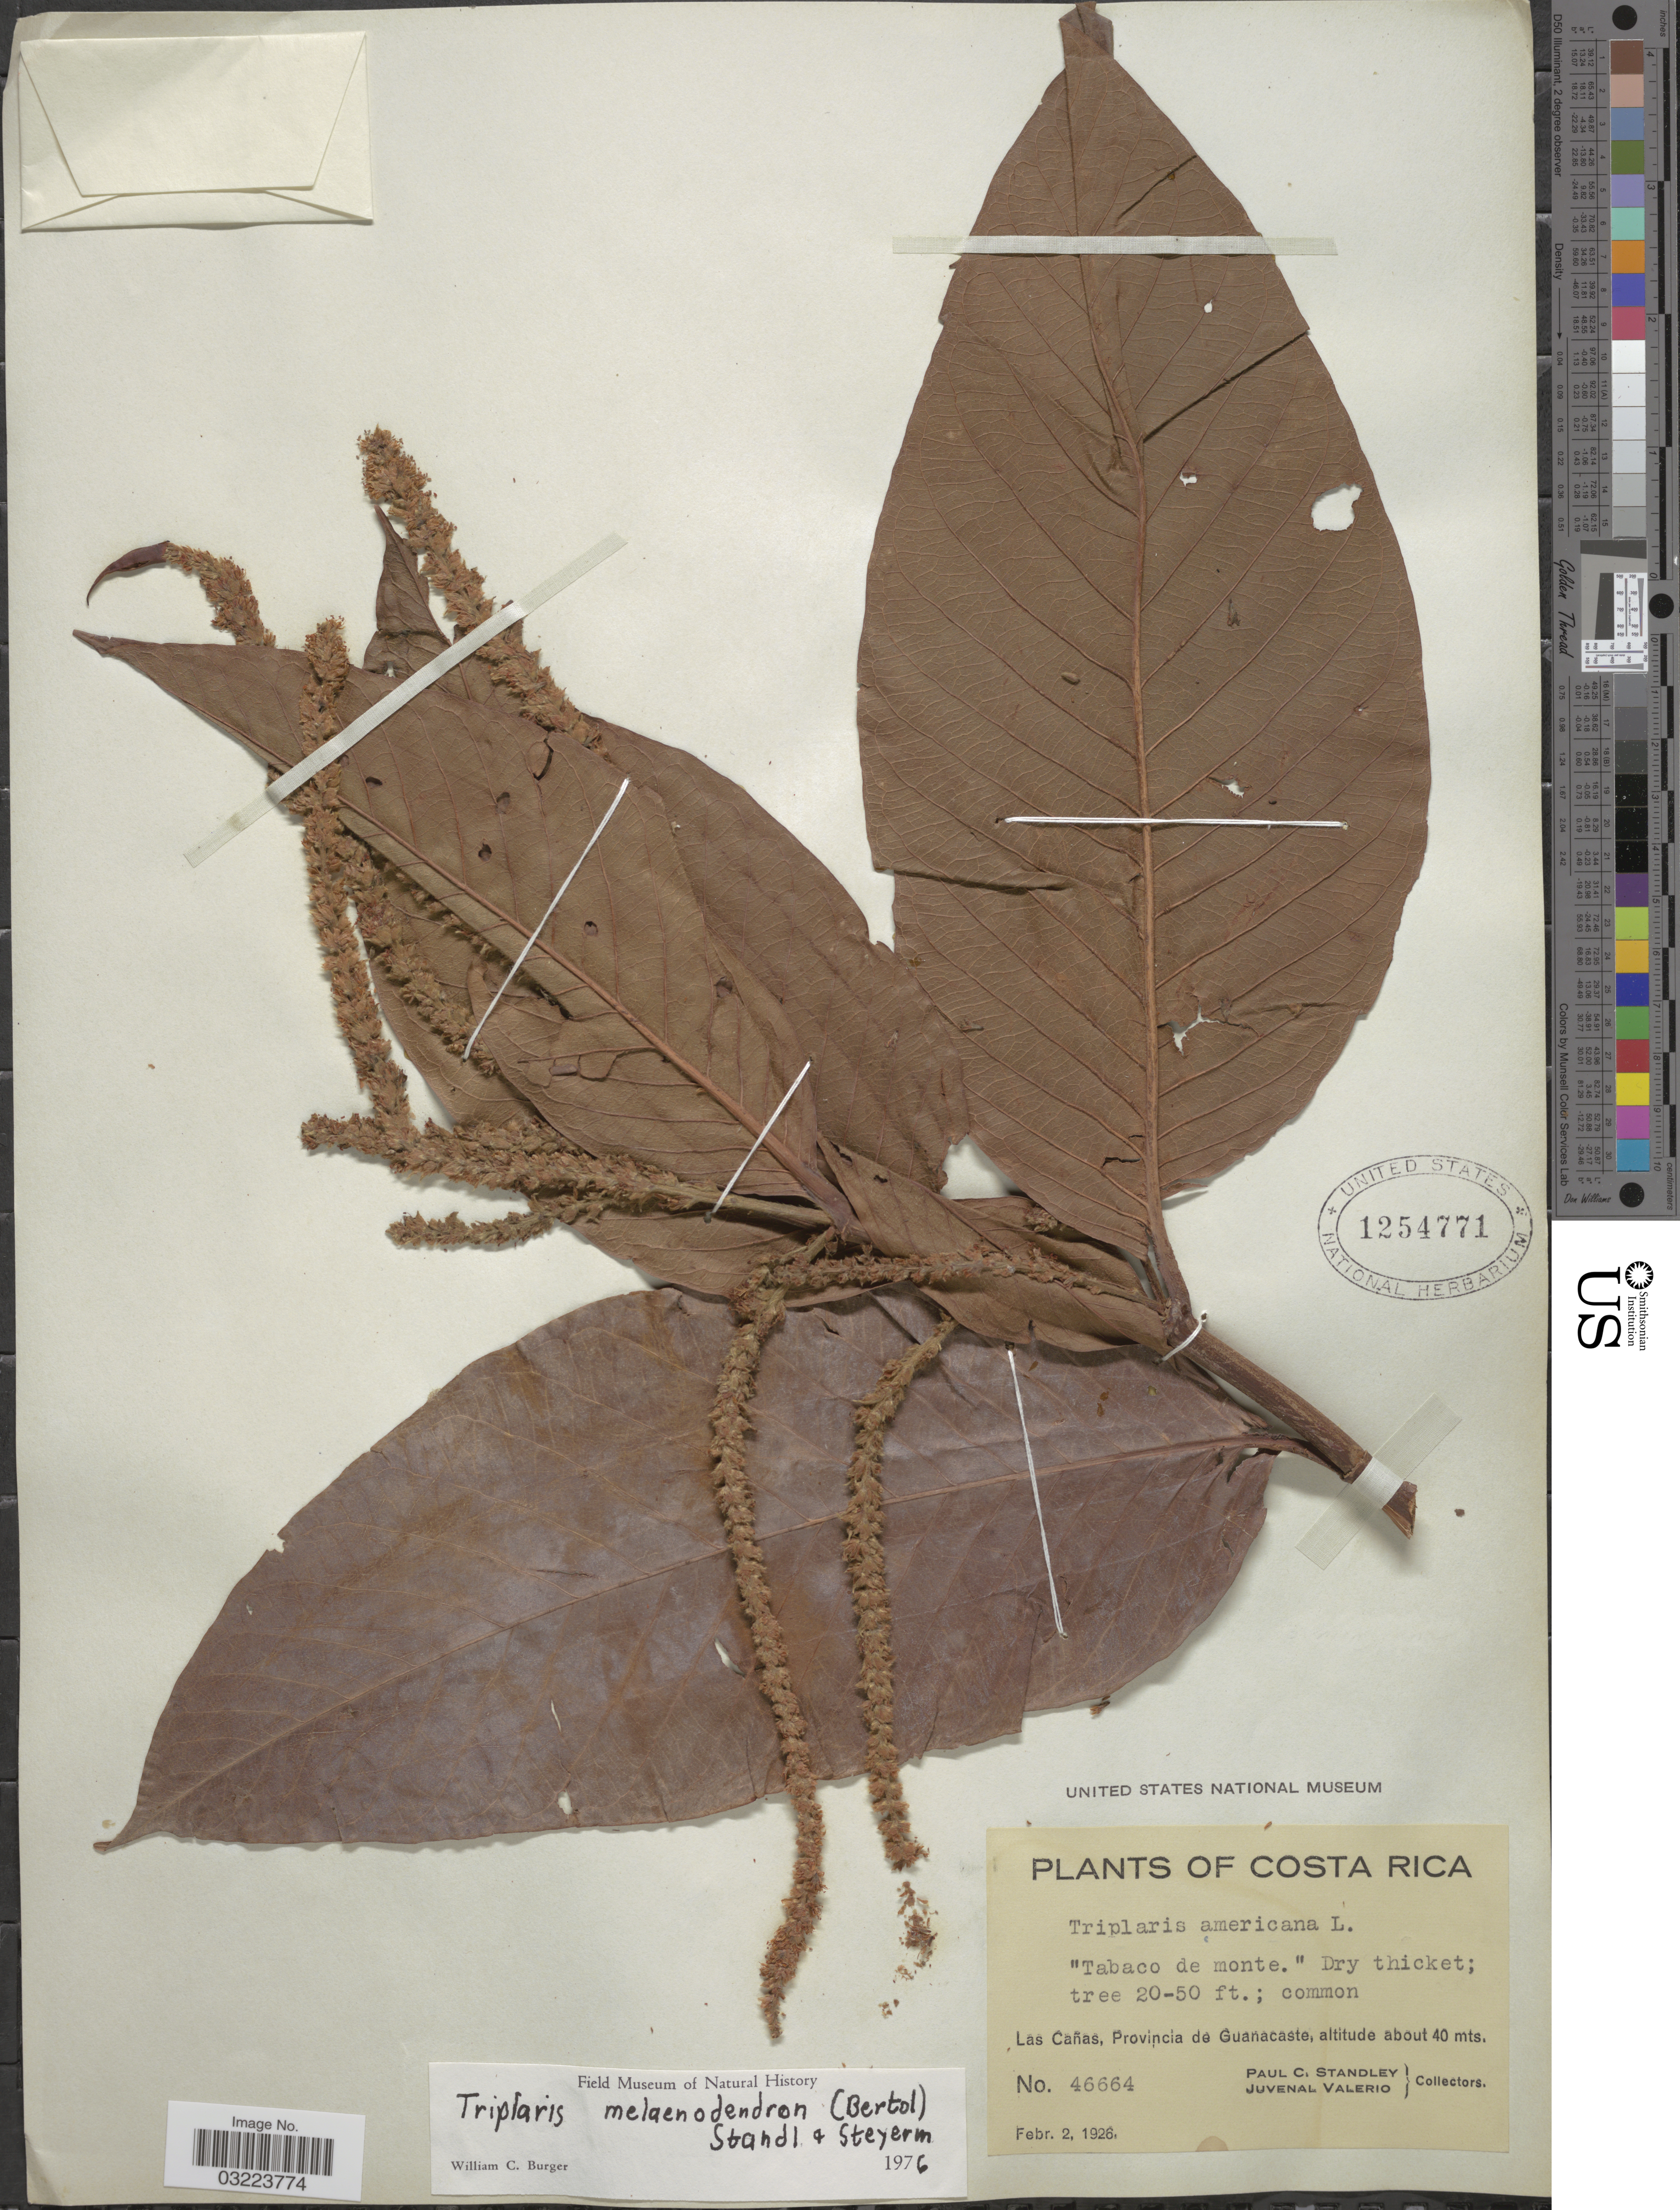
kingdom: Plantae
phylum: Tracheophyta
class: Magnoliopsida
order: Caryophyllales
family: Polygonaceae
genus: Triplaris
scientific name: Triplaris melaenodendron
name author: (Bertol.) Standl. & Steyerm.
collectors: P. C. Standley & J. Valerio R.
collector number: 46664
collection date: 1926-02-02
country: Costa Rica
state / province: Guanacaste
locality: Las Cañas.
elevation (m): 40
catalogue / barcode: US 1254771